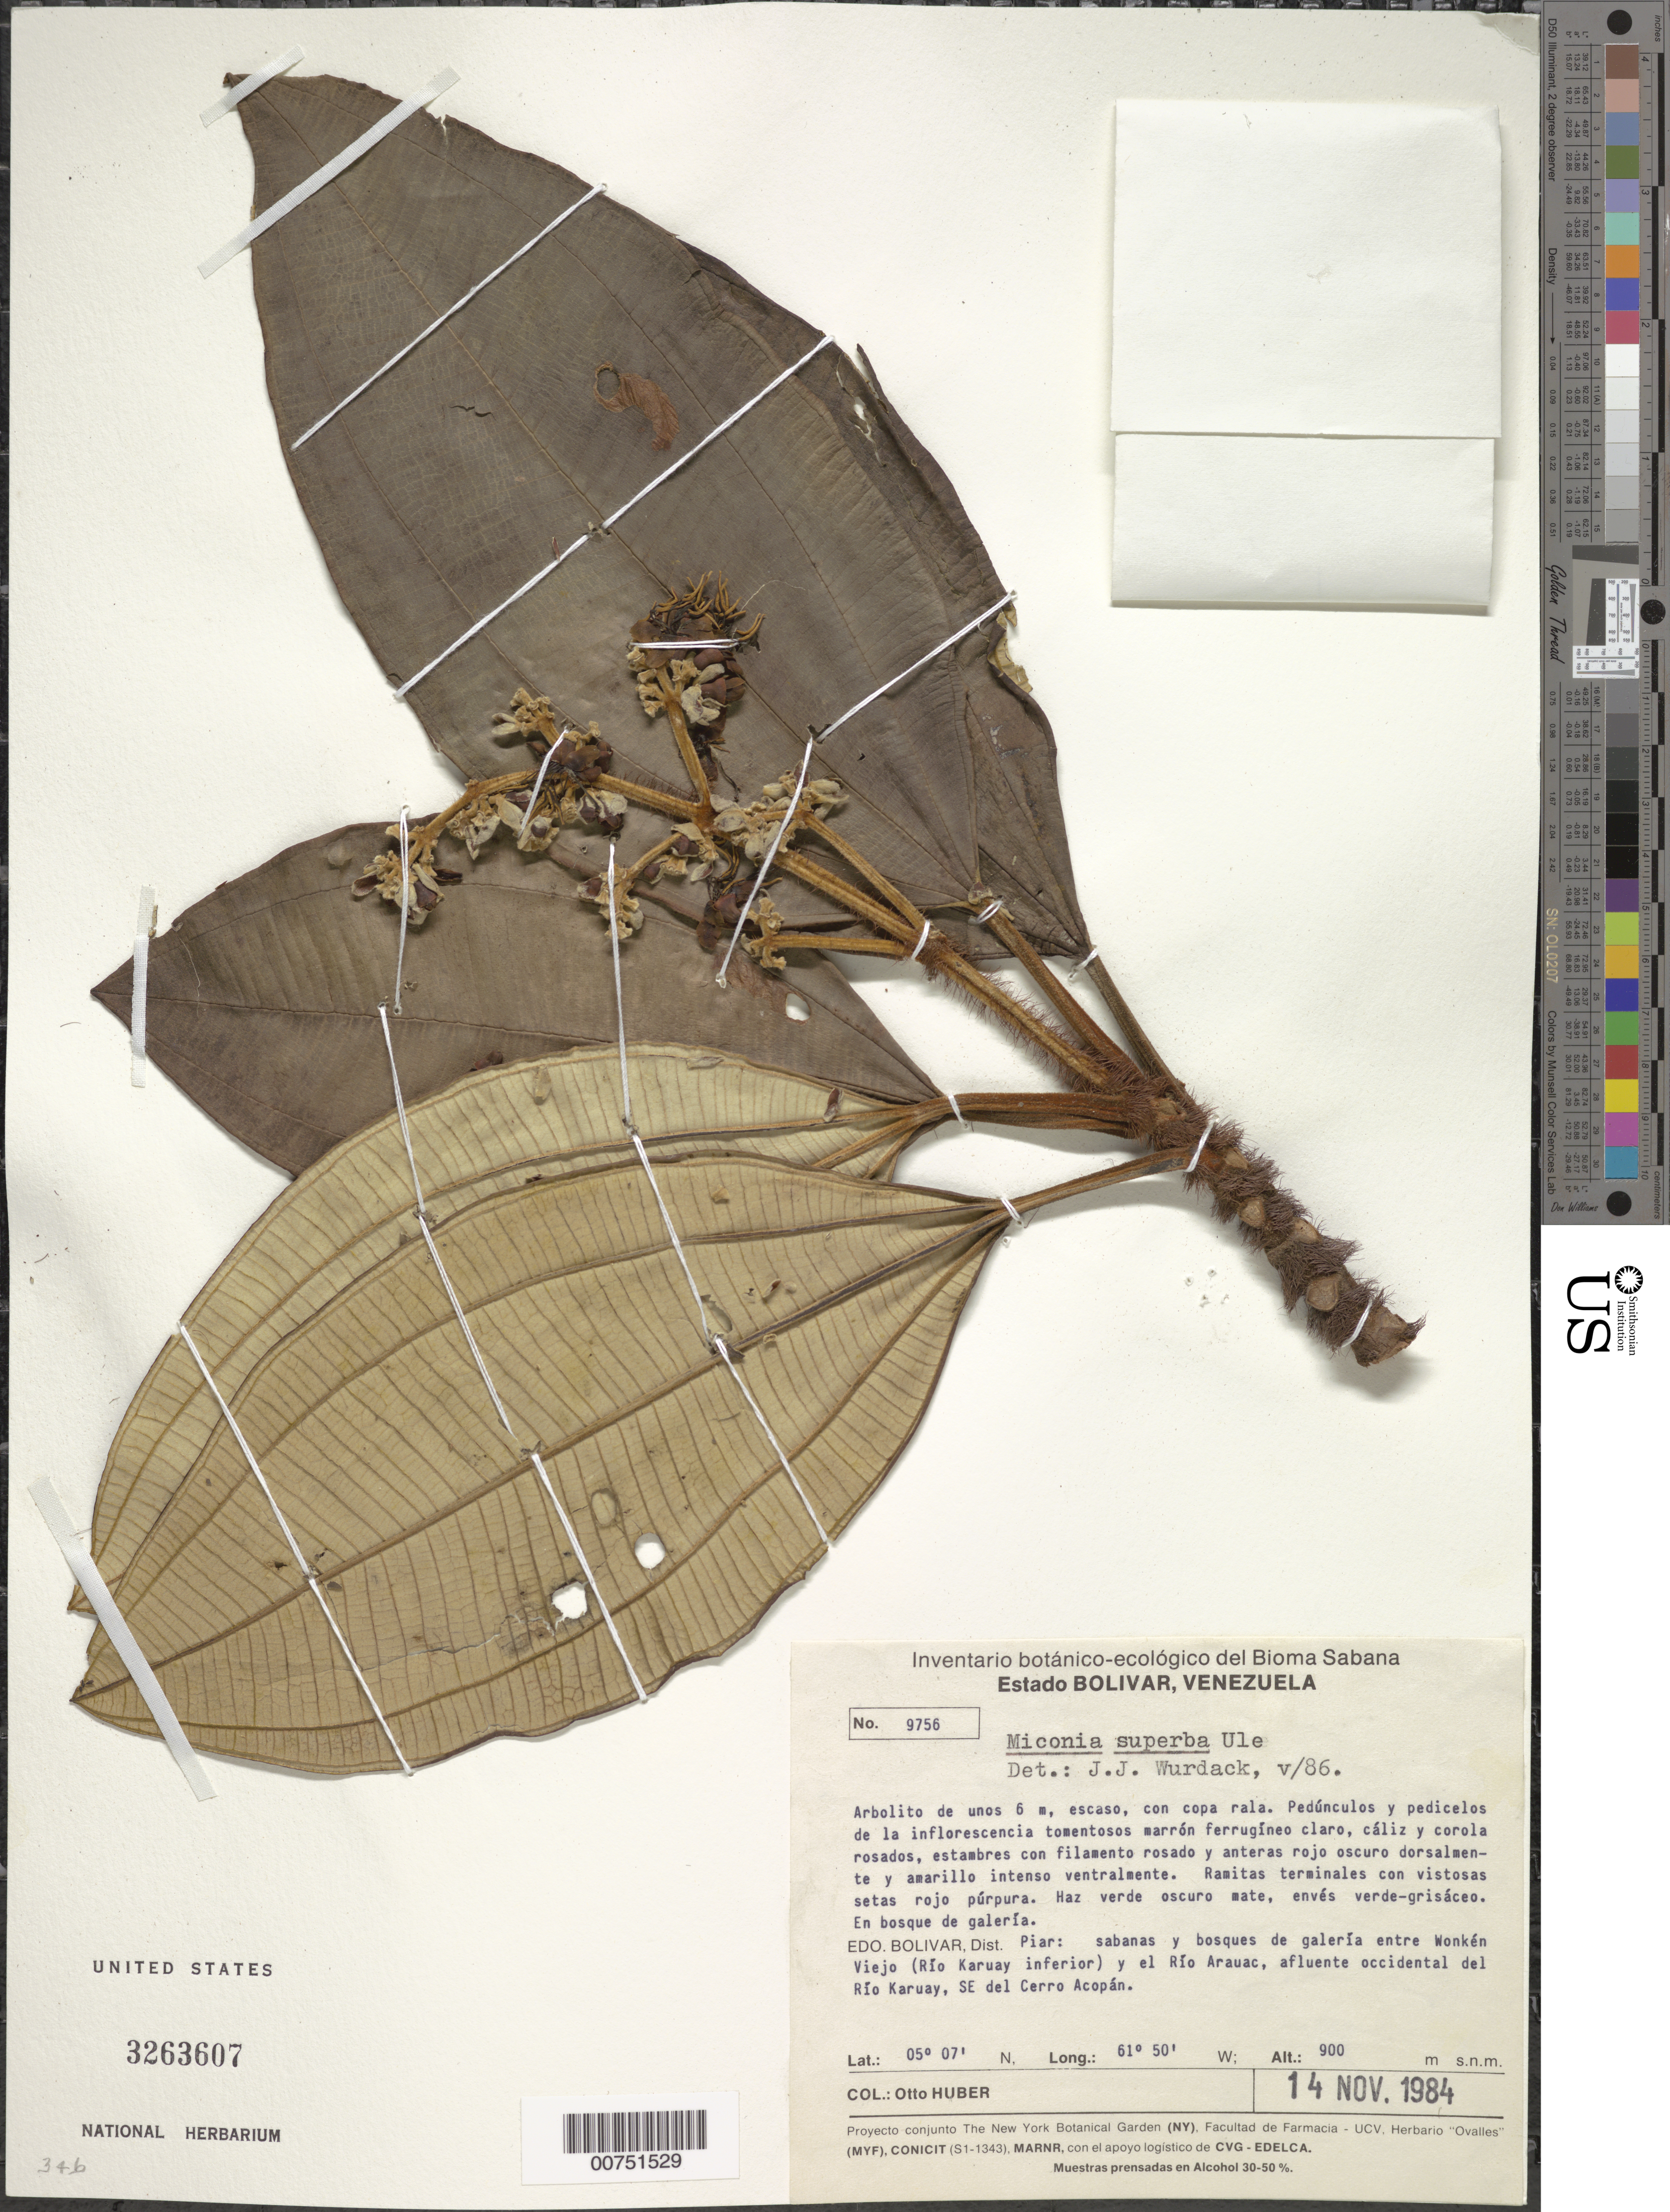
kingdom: Plantae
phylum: Tracheophyta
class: Magnoliopsida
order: Myrtales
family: Melastomataceae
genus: Miconia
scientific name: Miconia superba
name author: Ule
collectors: O. Huber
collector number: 9756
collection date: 1984-11-14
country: Venezuela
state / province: Bolivar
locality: Dist. Piar: sabanas y bosques de galería entre Wonkén Viejo 9Río Karuay inferior) y el Río Arauac, afluente occidental del Río Karuay, SE del Cerro Acopán.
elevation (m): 900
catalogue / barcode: US 3263607